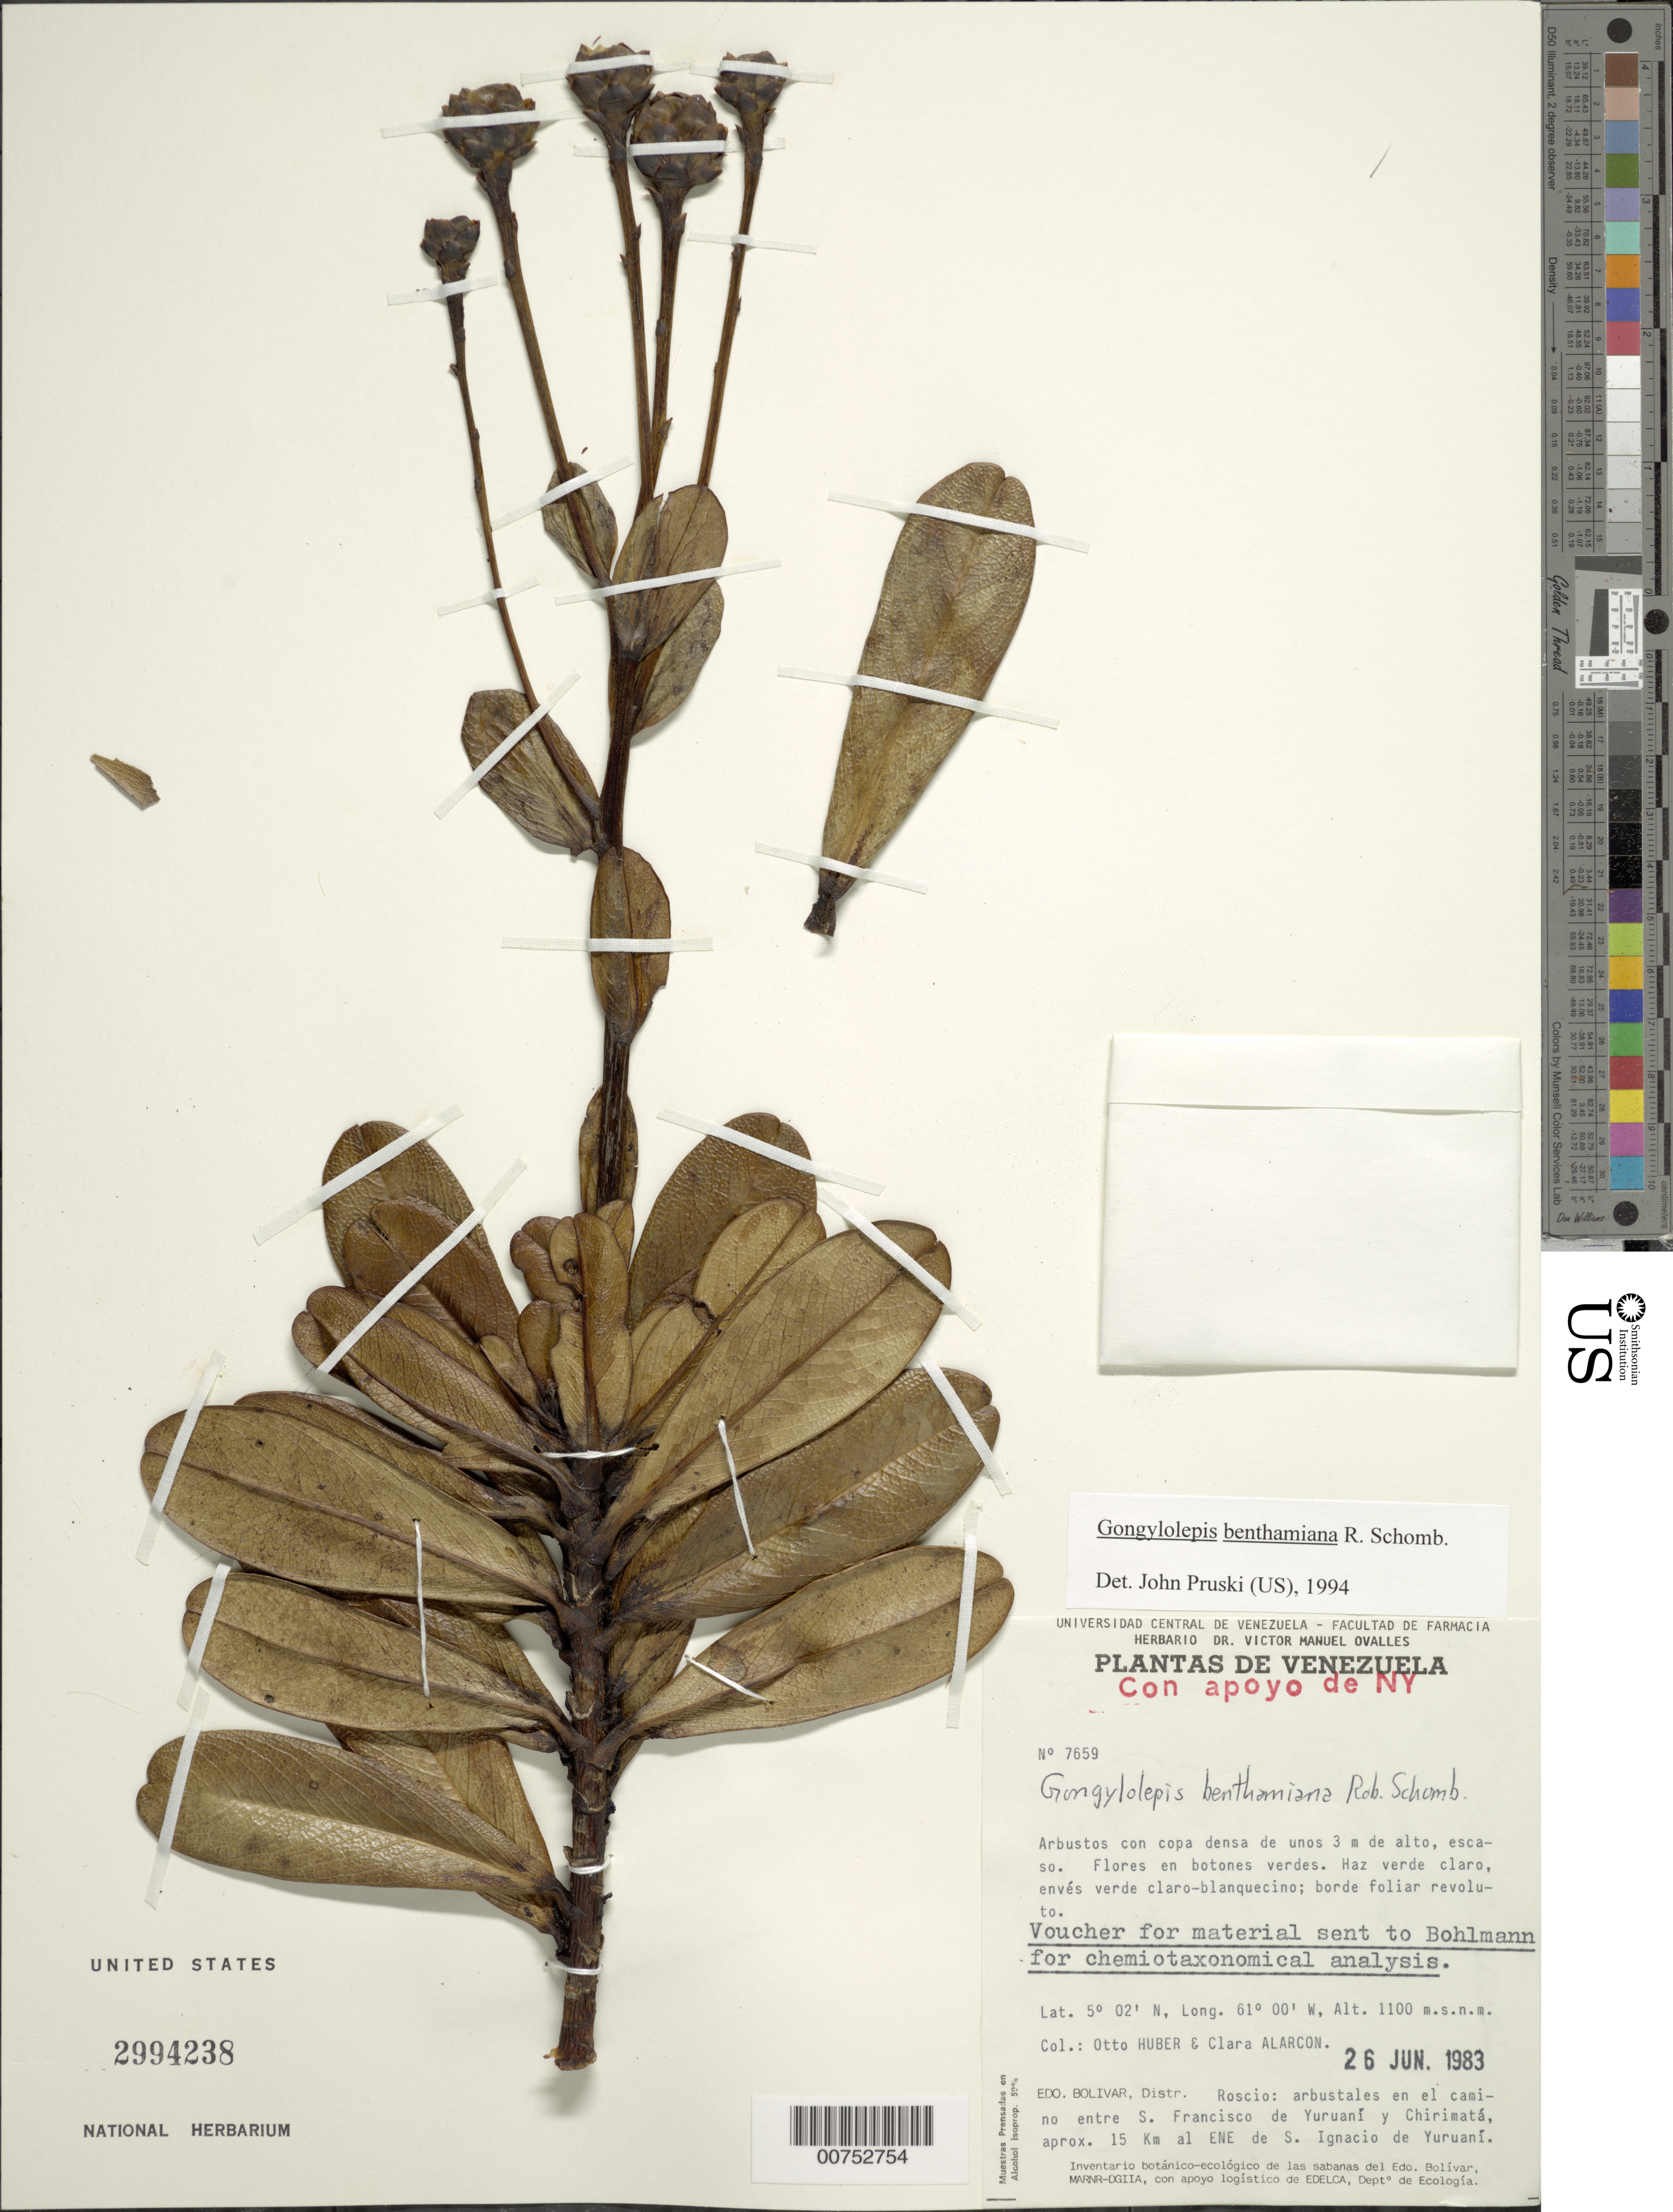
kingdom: Plantae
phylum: Tracheophyta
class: Magnoliopsida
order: Asterales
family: Asteraceae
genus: Gongylolepis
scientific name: Gongylolepis benthamiana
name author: R.H. Schomb.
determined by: Pruski, J. F.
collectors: O. Huber & C. Alarcon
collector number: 7659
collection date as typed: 26-Jun-83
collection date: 1983-06-26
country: Venezuela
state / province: Bolívar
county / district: Roscio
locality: San Francisco de Yuruaní, camino betw. Chirimatá and, aprox. 15 km al ENE de S. Ignacio de Yuruaní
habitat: Arbustales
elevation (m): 1100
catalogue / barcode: US 2994238